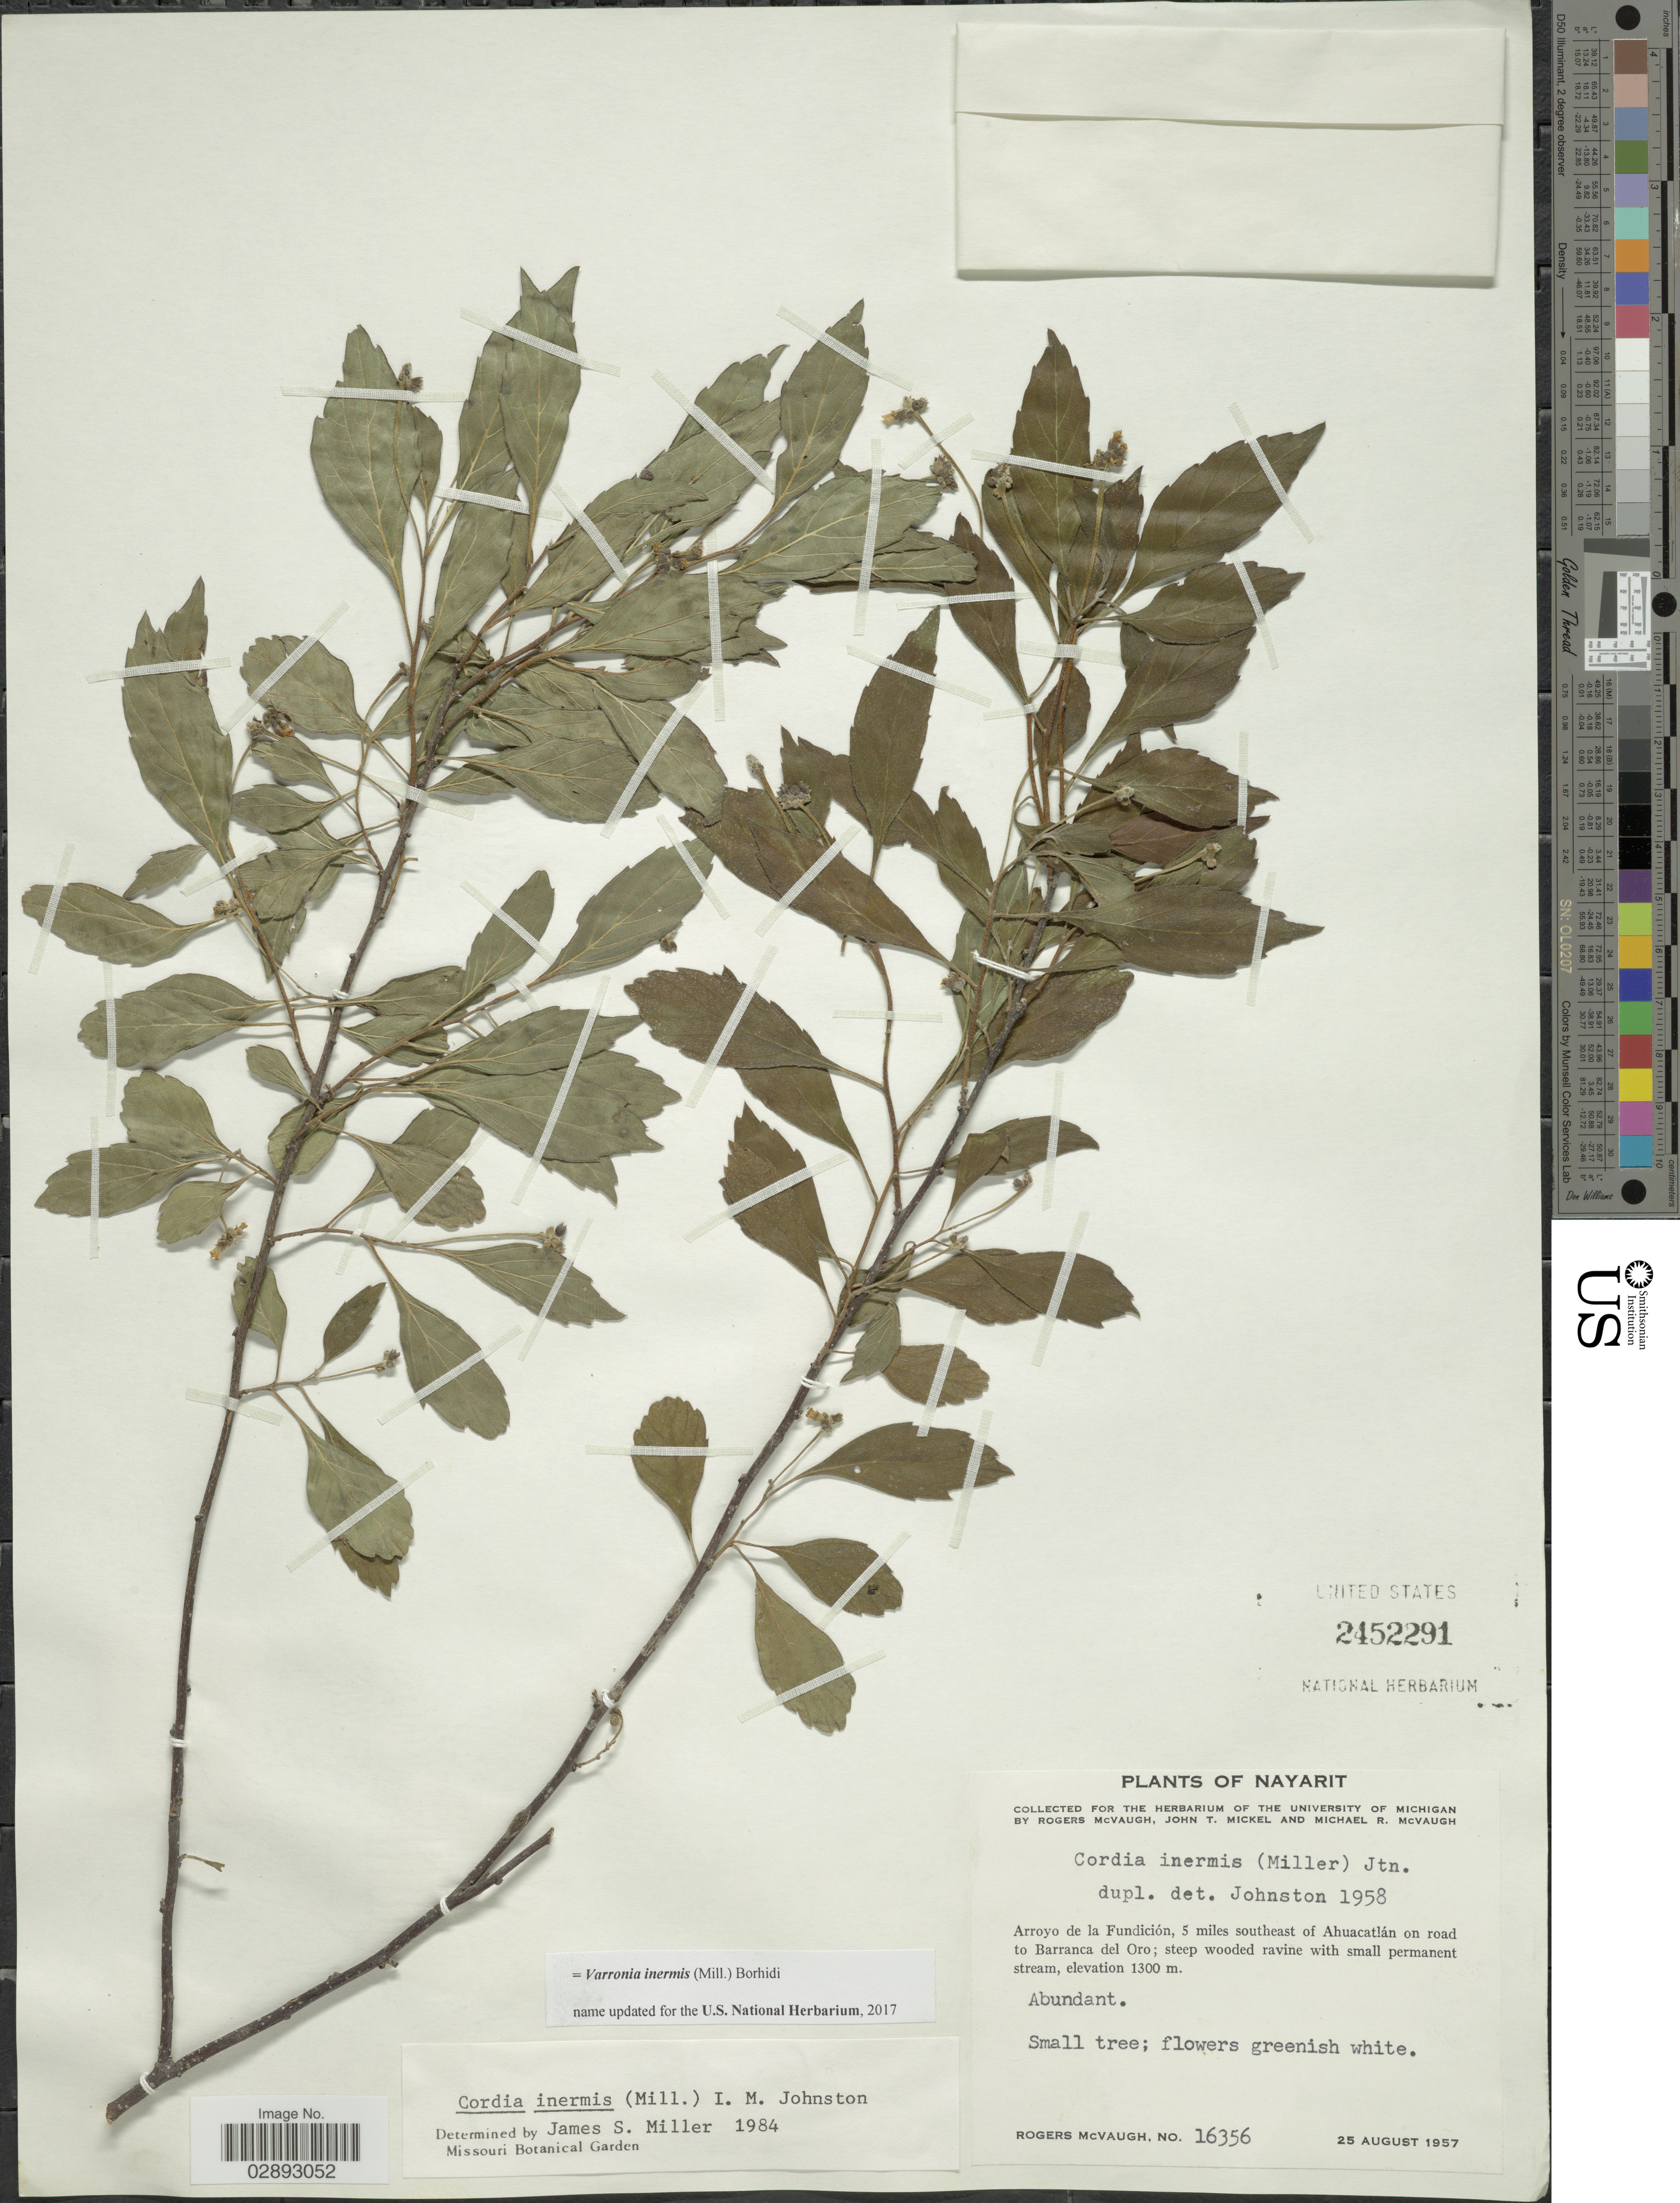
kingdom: Plantae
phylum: Tracheophyta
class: Magnoliopsida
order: Boraginales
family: Cordiaceae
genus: Varronia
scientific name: Varronia inermis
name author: (Mill.) Borhidi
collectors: R. McVaugh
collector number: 16356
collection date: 1957-08-25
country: Mexico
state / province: Nayarit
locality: Arroyo de la Fundición, 5 miles southeast of Ahuacatlán on road to Barranca del Oro.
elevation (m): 1300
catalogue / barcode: US 2452291